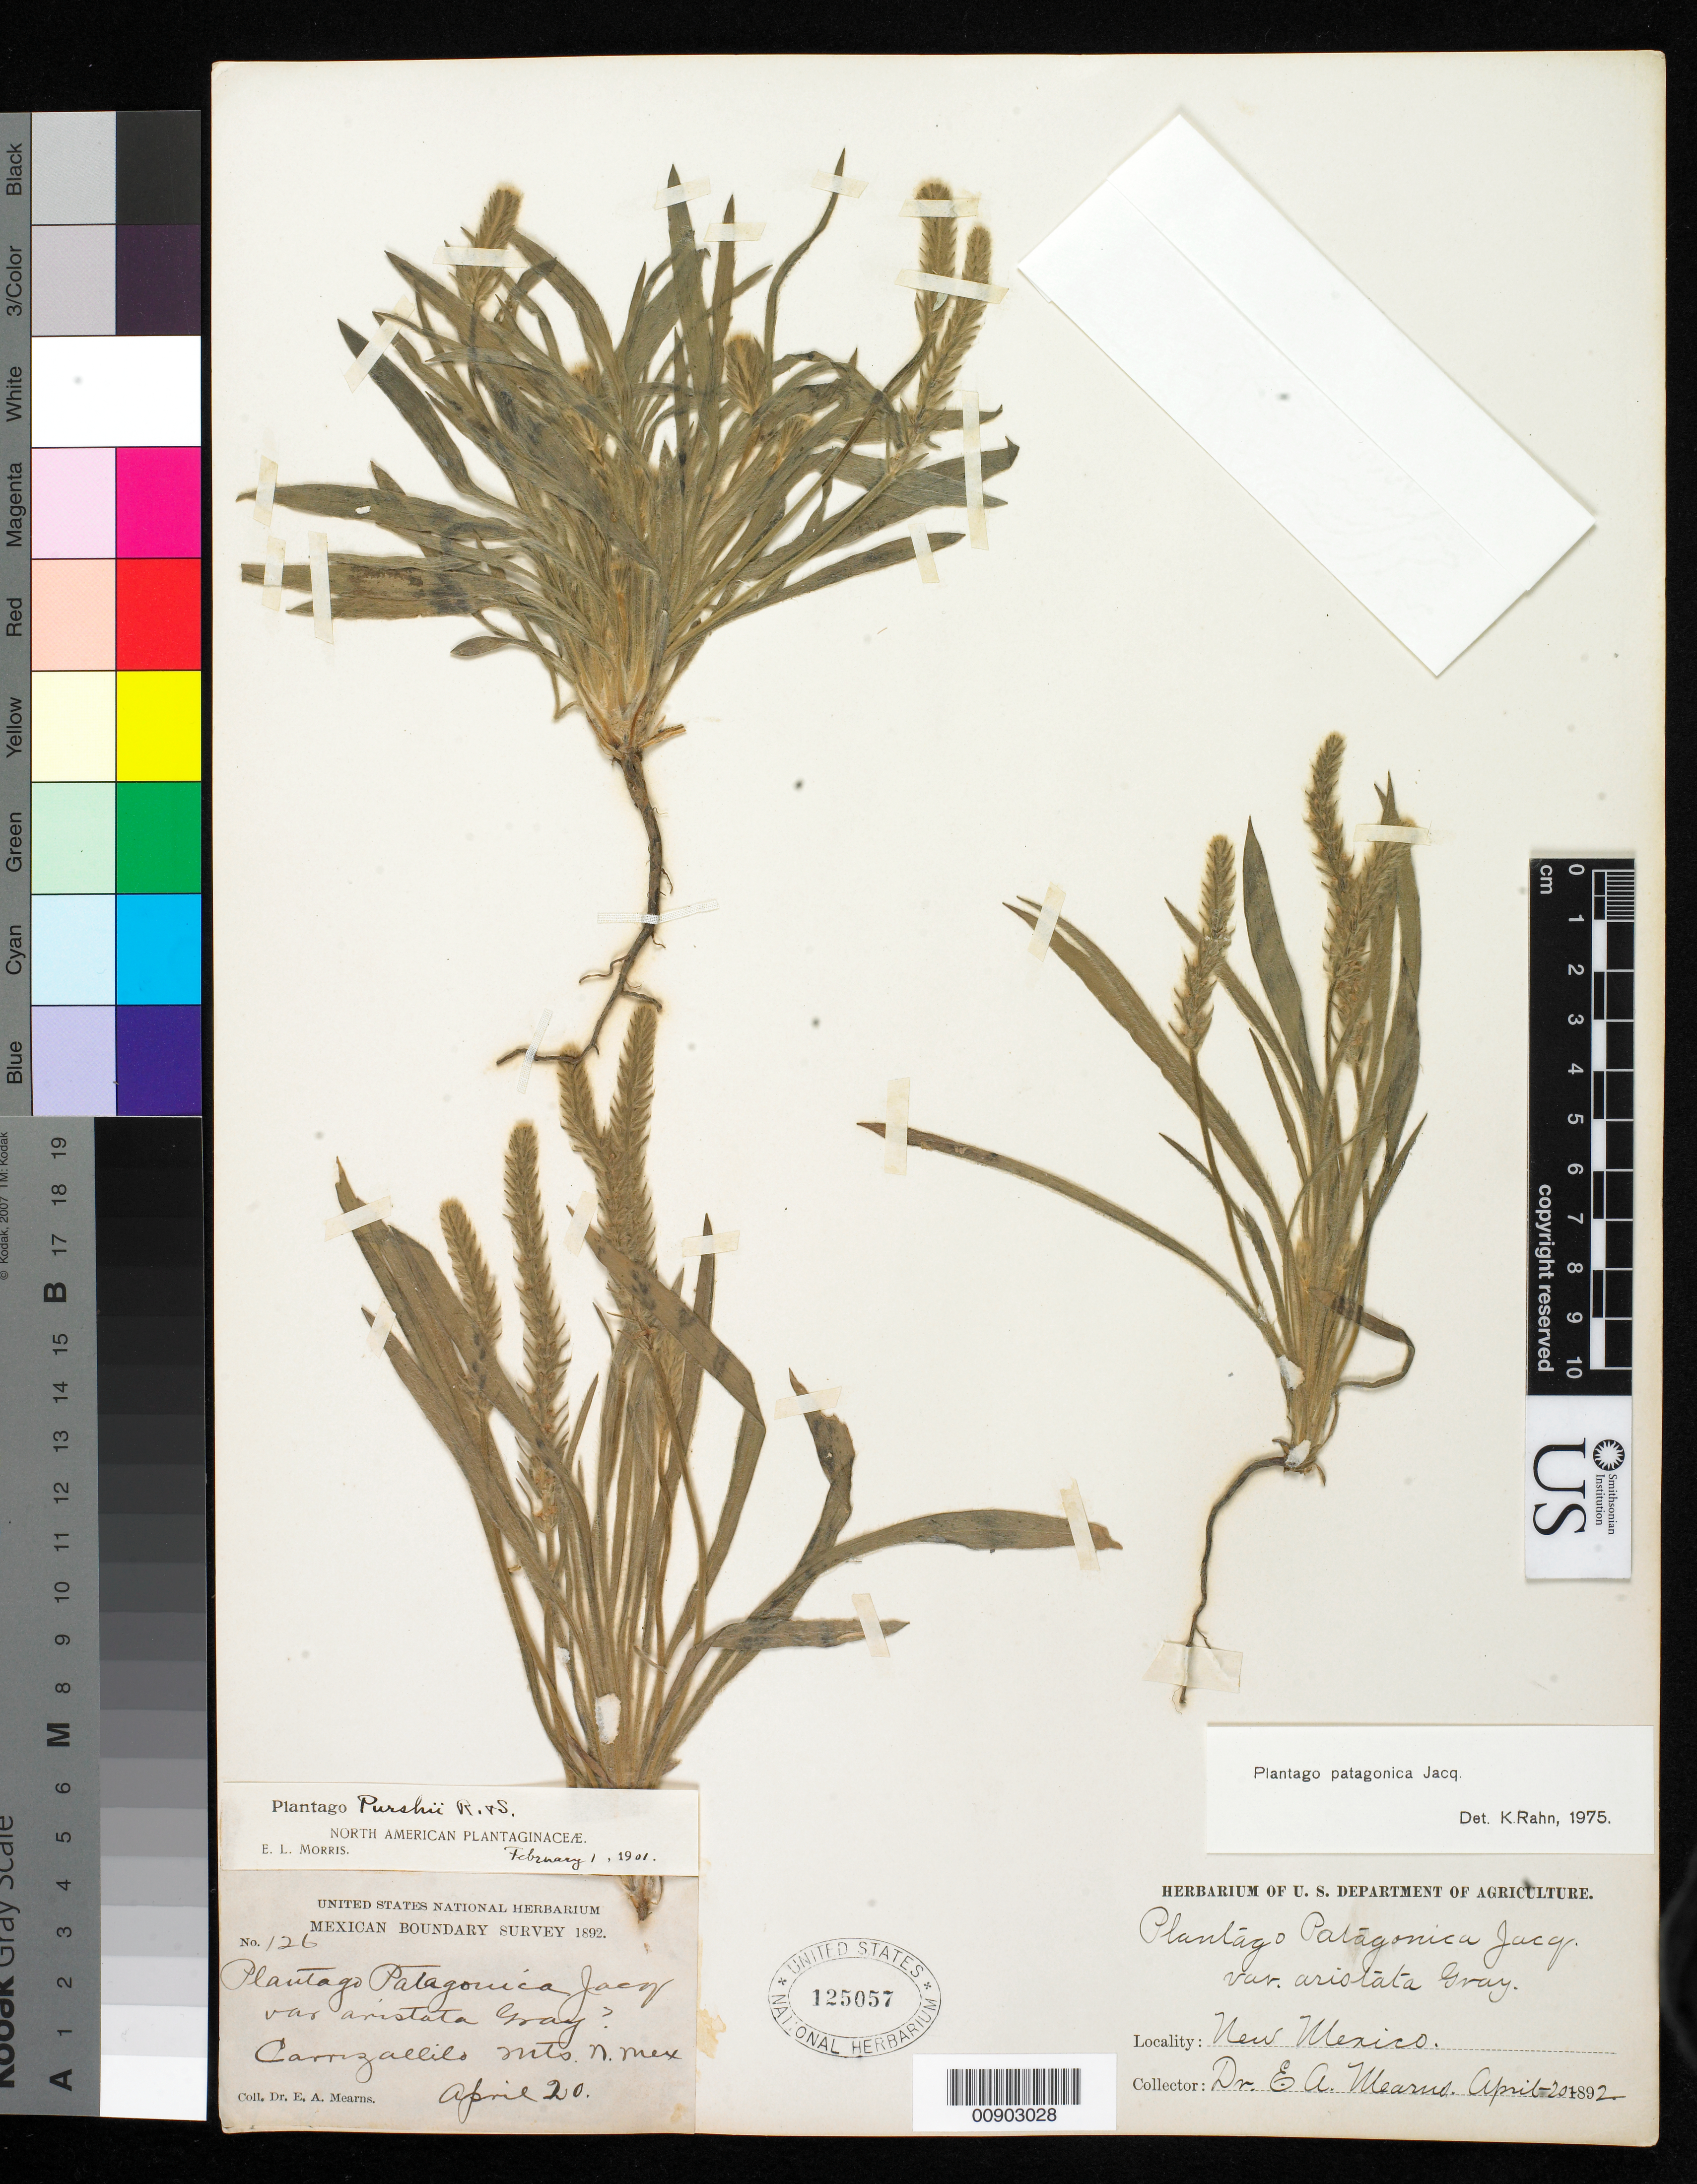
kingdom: Plantae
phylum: Tracheophyta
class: Magnoliopsida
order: Lamiales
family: Plantaginaceae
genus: Plantago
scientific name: Plantago patagonica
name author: Jacq.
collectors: E. A. Mearns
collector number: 126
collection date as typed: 20 Apr 1892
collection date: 1892-04-20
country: United States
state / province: New Mexico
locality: Carrizalillo Mts., New Mexico.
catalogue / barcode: US 125057